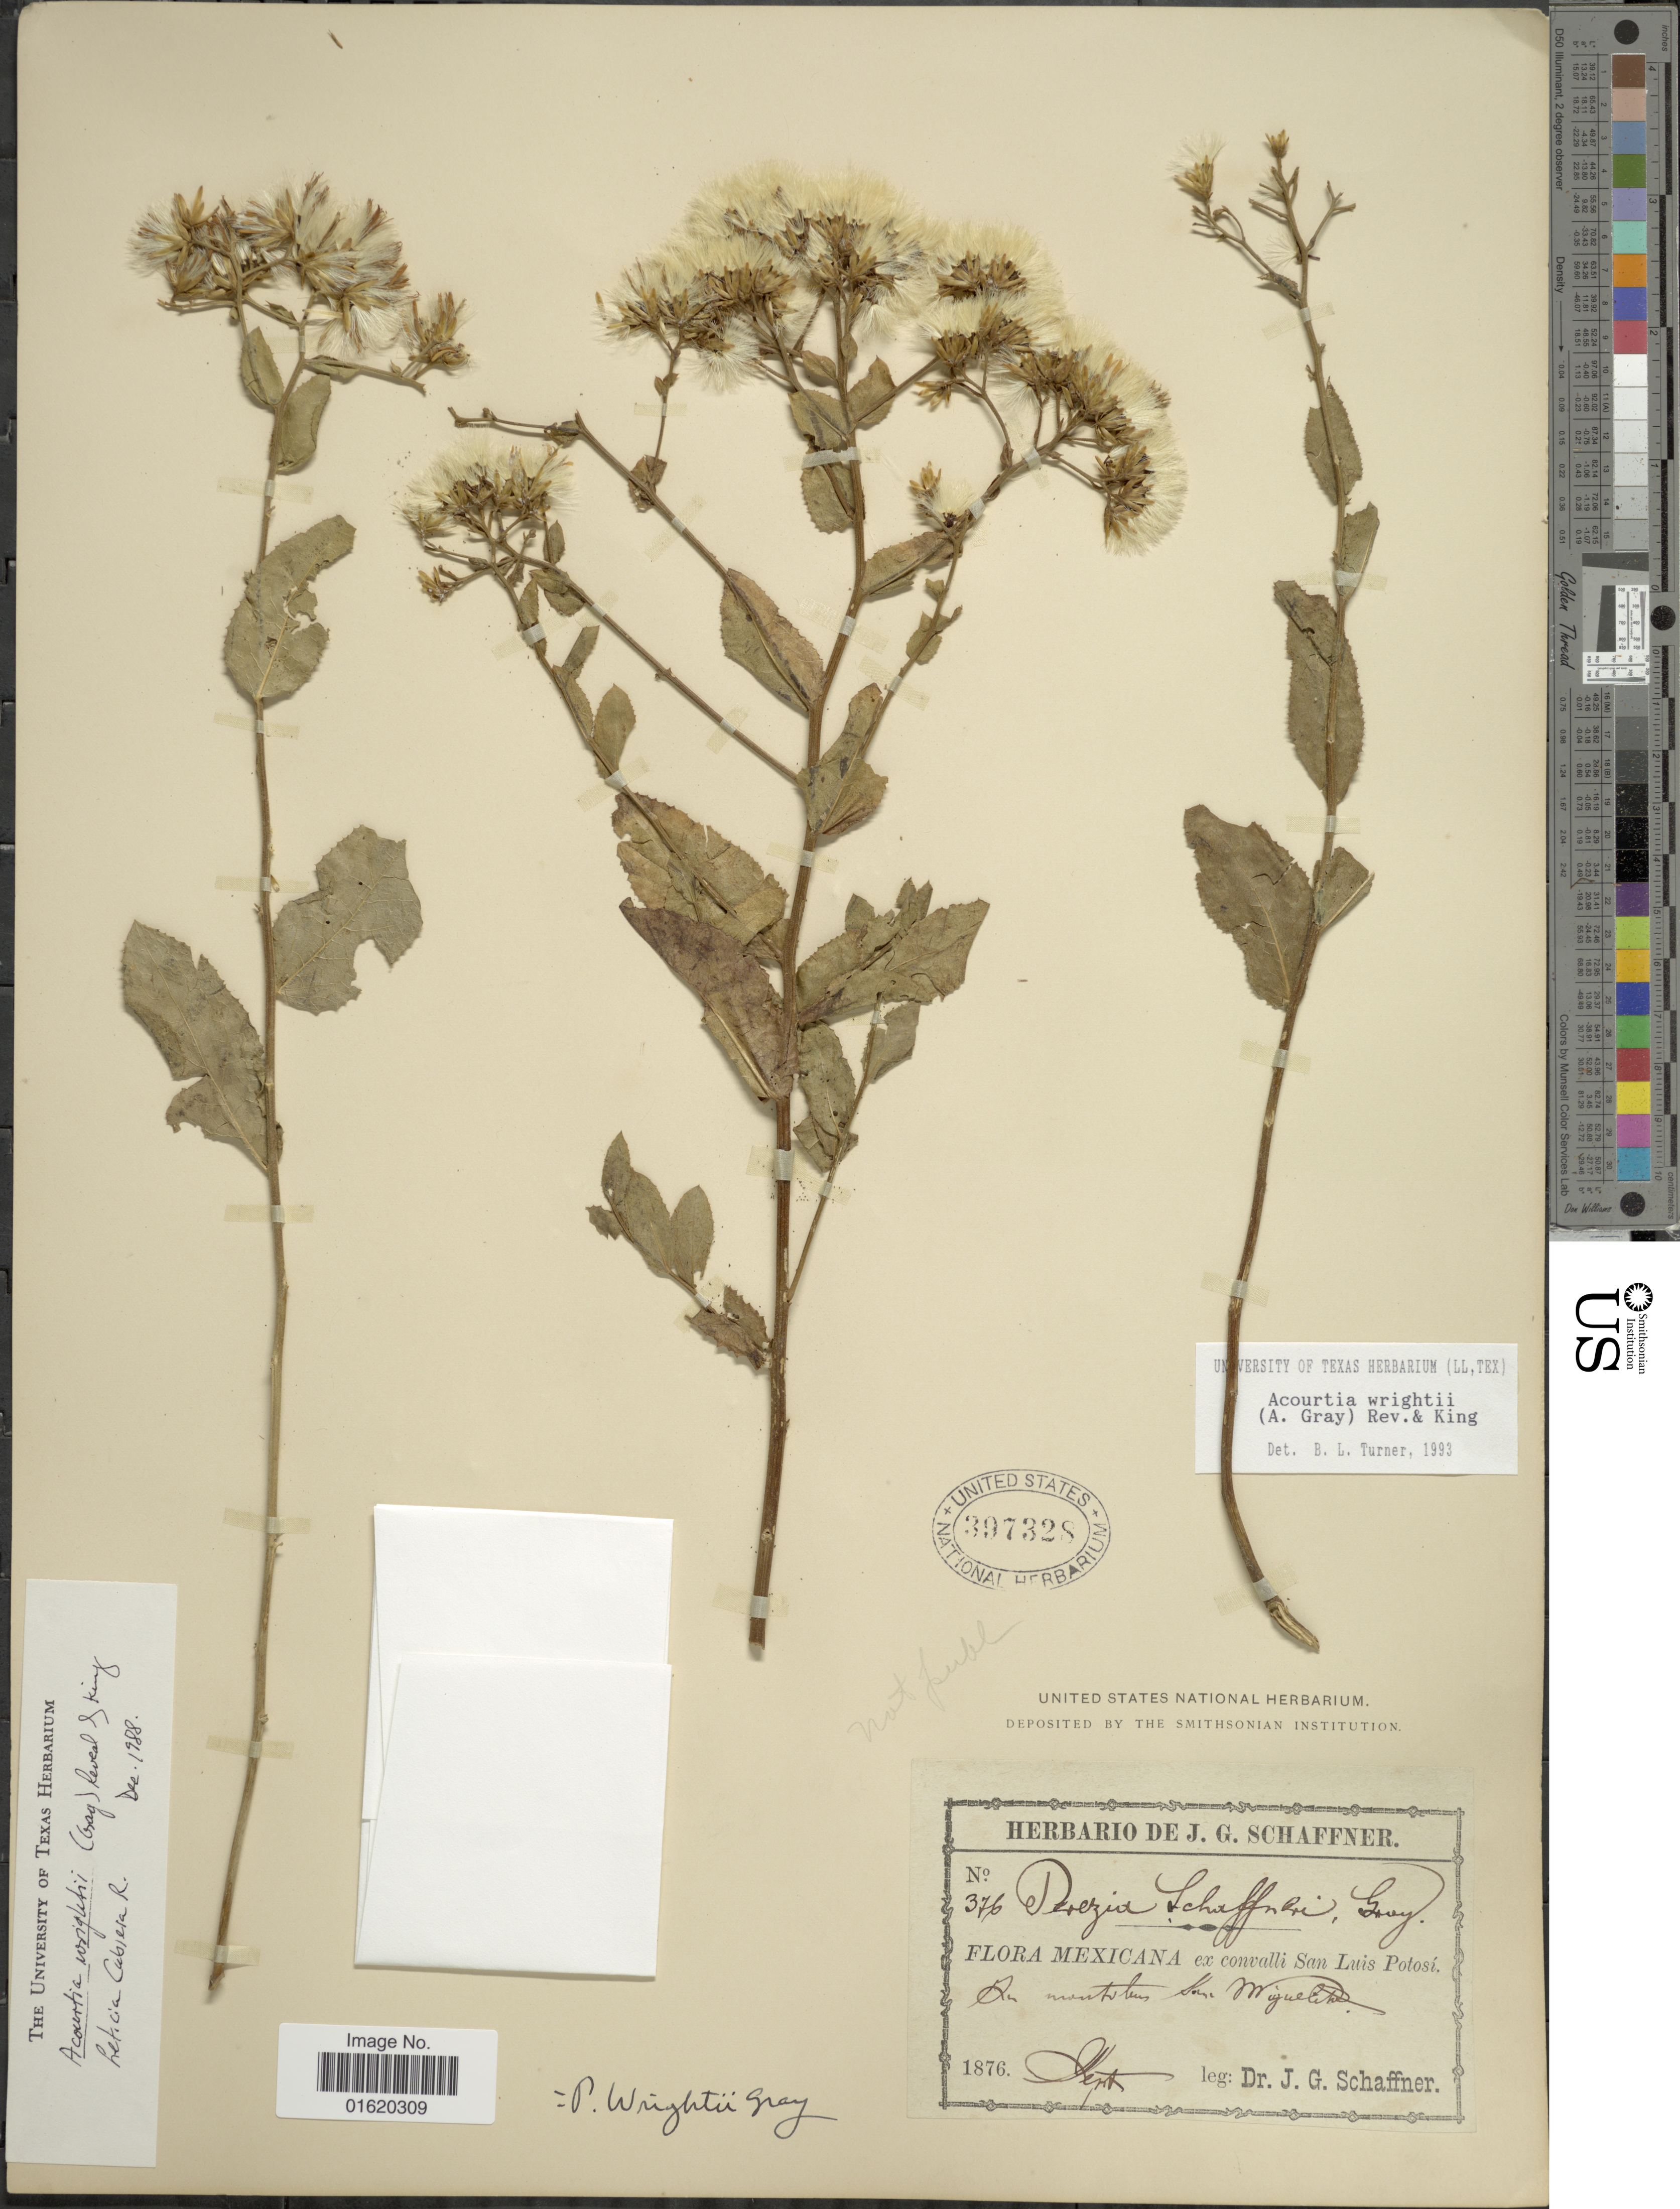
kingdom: Plantae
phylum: Tracheophyta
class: Magnoliopsida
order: Asterales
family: Asteraceae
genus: Acourtia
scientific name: Acourtia wrightii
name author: (A. Gray) Reveal & R.M. King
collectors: J. G. Schaffner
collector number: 376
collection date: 1876-09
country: Mexico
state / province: San Luis Potosí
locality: In montibus San Miguelito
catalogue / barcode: US 397328